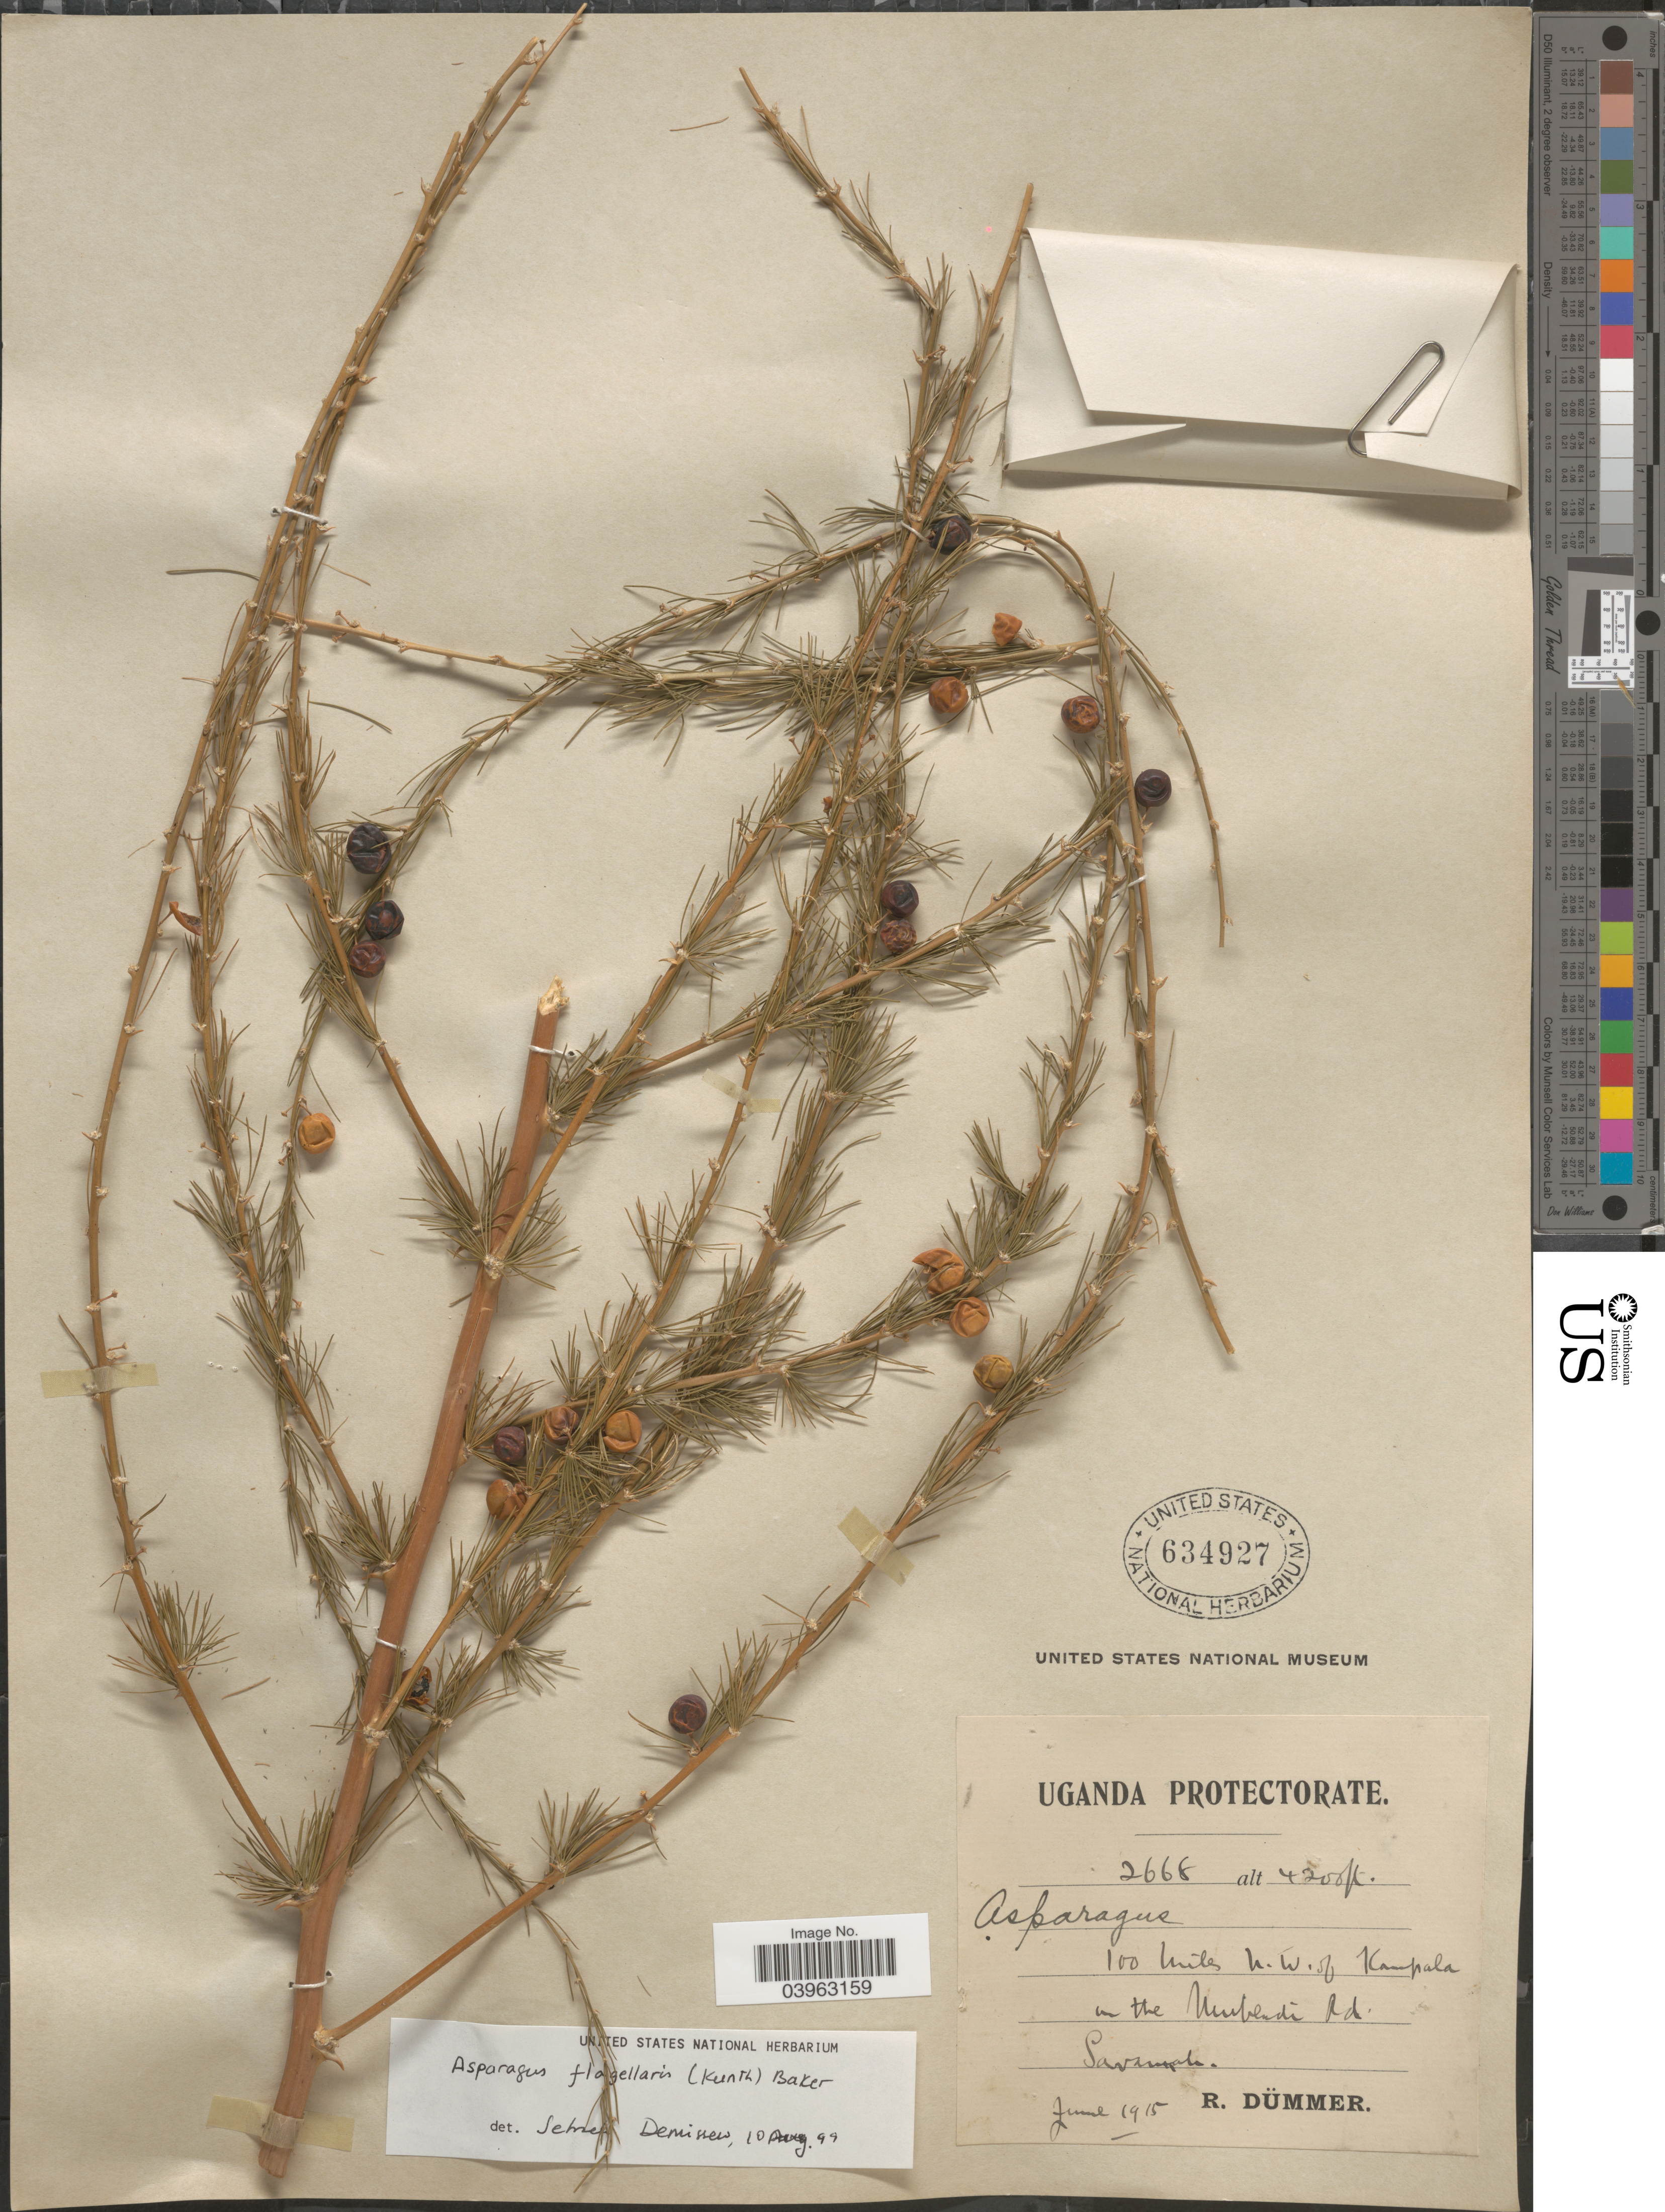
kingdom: Plantae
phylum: Tracheophyta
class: Liliopsida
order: Asparagales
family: Asparagaceae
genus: Asparagus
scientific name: Asparagus flagellaris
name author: (Thunb.) Baker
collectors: R. A. Dümmer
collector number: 2668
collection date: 1915-06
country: Uganda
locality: Uganda Protectorate. 100 miles N. W. of Kampala on the Mubendi Rd.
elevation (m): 1280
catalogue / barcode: US 634927